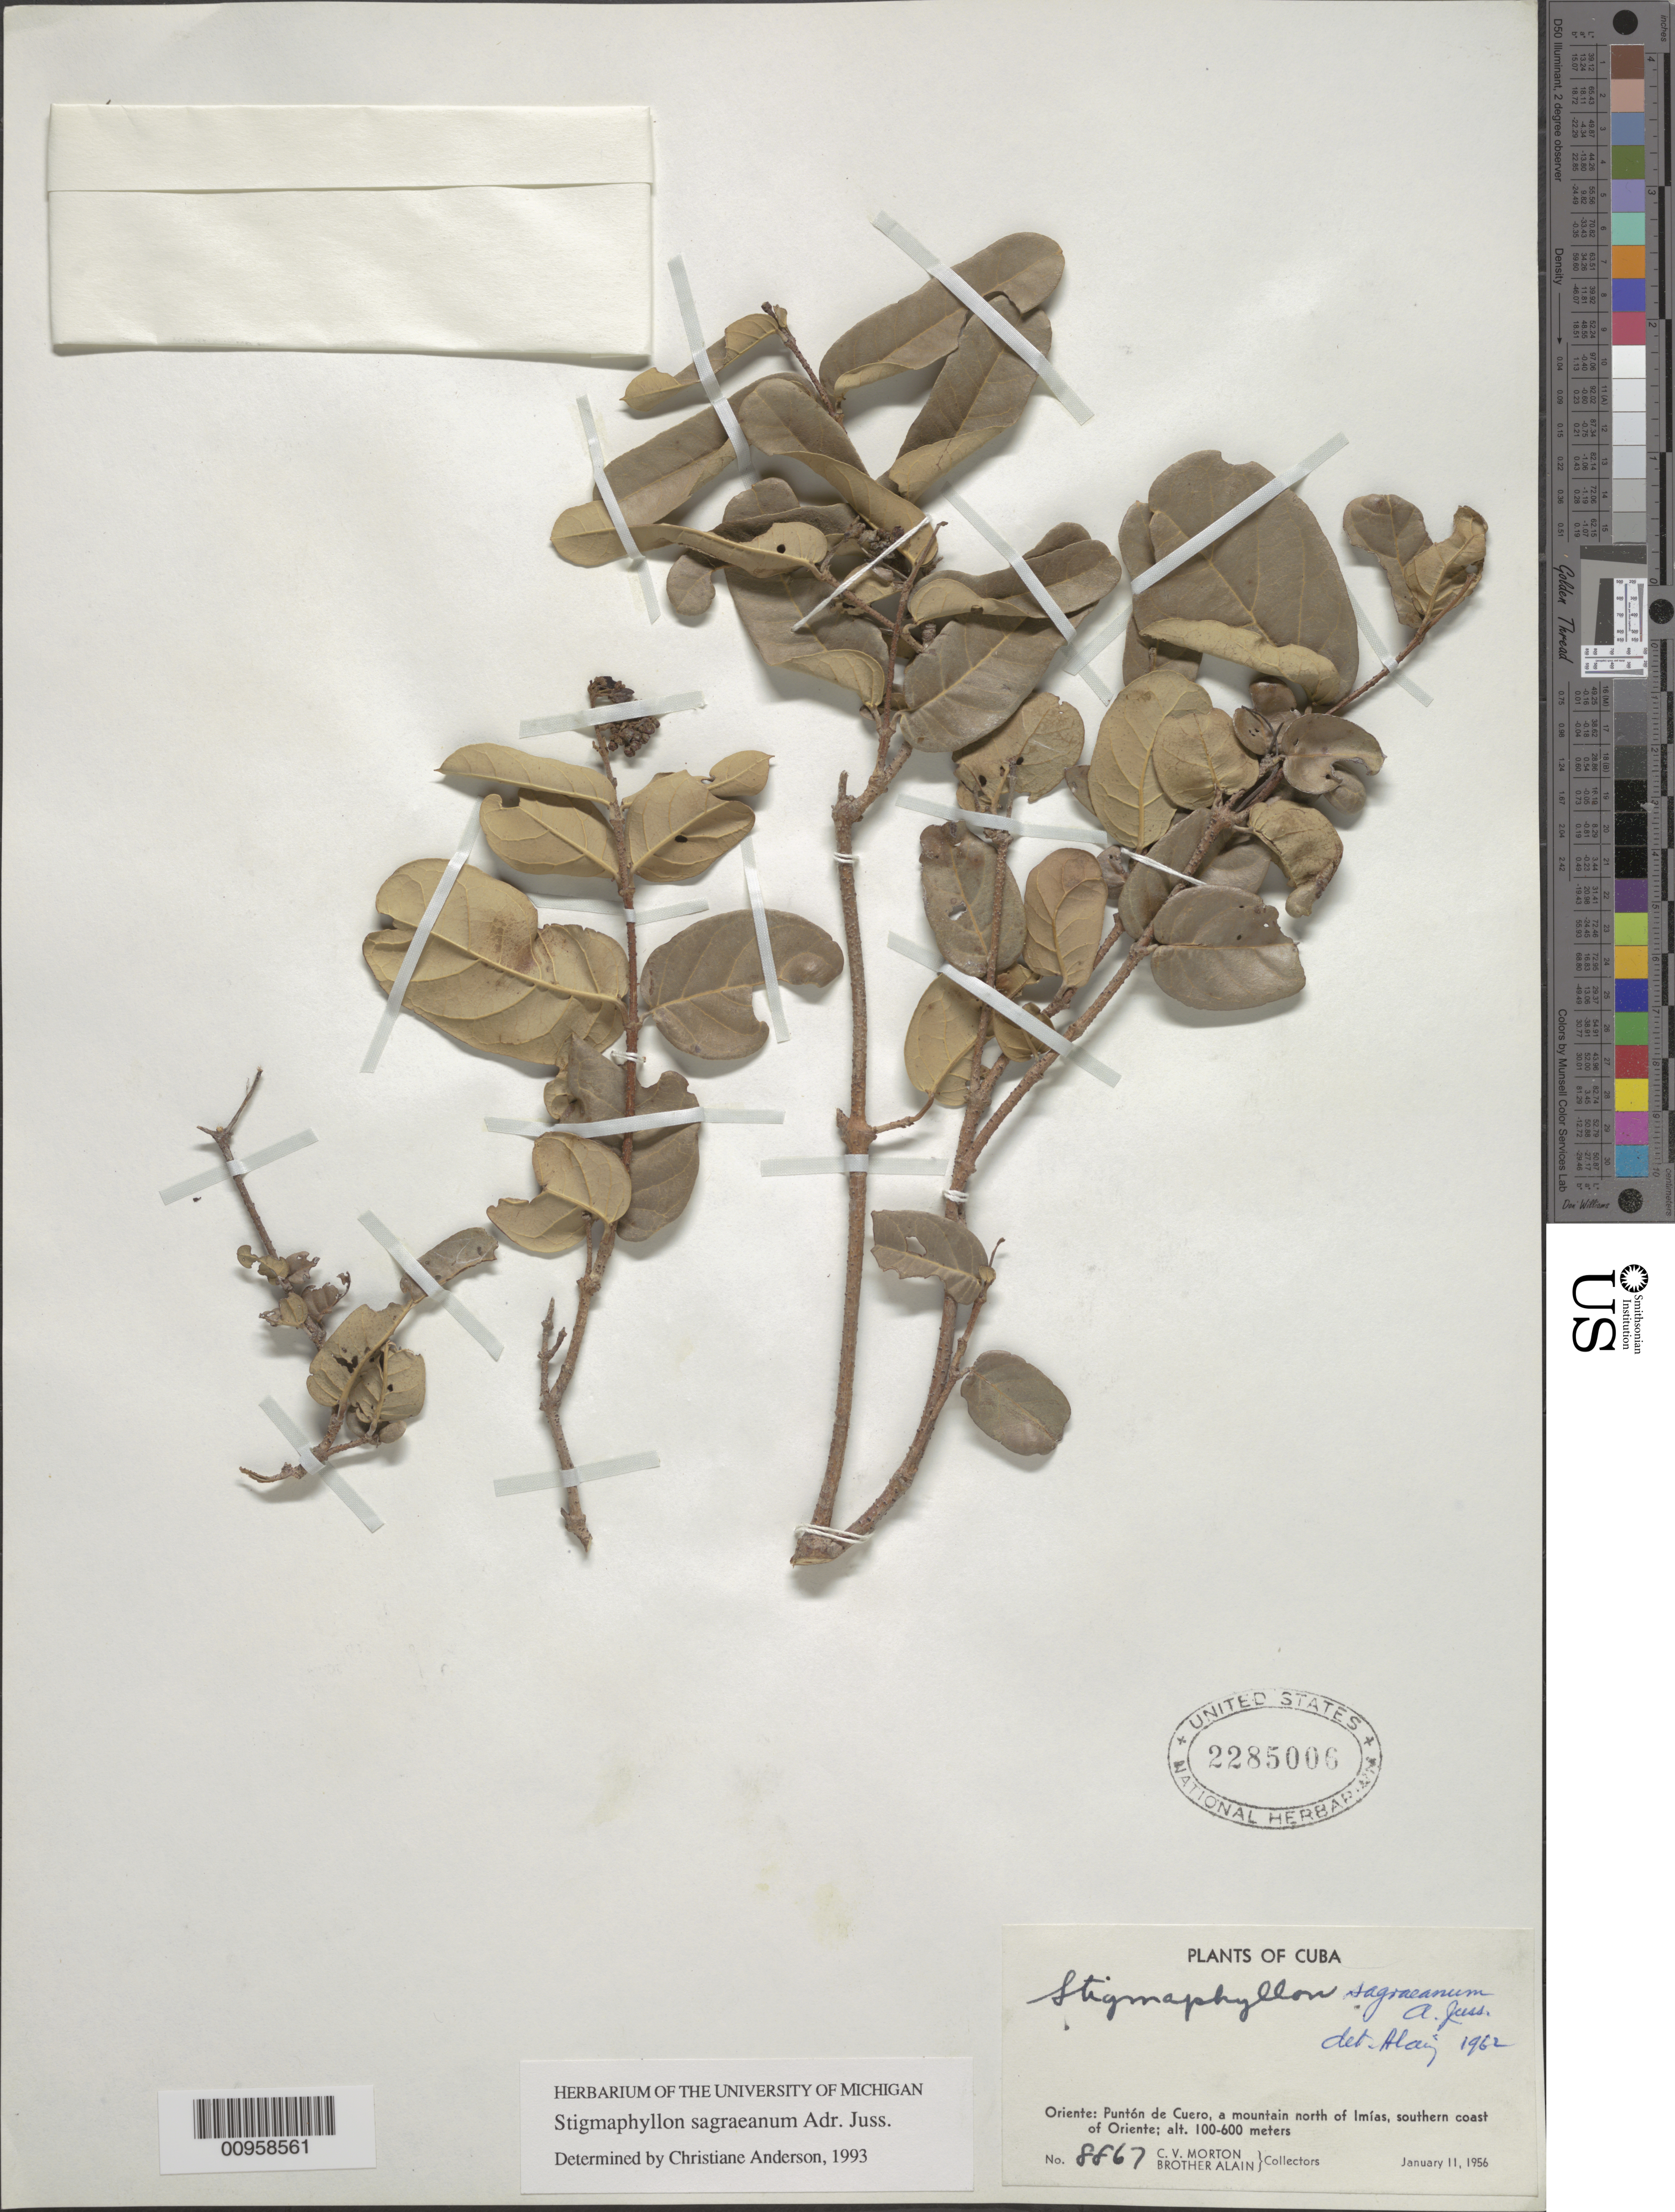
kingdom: Plantae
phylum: Tracheophyta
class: Magnoliopsida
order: Malpighiales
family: Malpighiaceae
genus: Stigmaphyllon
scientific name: Stigmaphyllon sagraeanum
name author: Juss.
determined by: Anderson, C.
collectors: C. V. Morton & A. H. Liogier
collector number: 8867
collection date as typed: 11 Jan 1956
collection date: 1956-01-11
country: Cuba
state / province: Oriente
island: Cuba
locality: Puntón de Cuero, north of Imías, southern coast of Oriente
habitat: Mountain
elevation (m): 100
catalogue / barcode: US 2285006